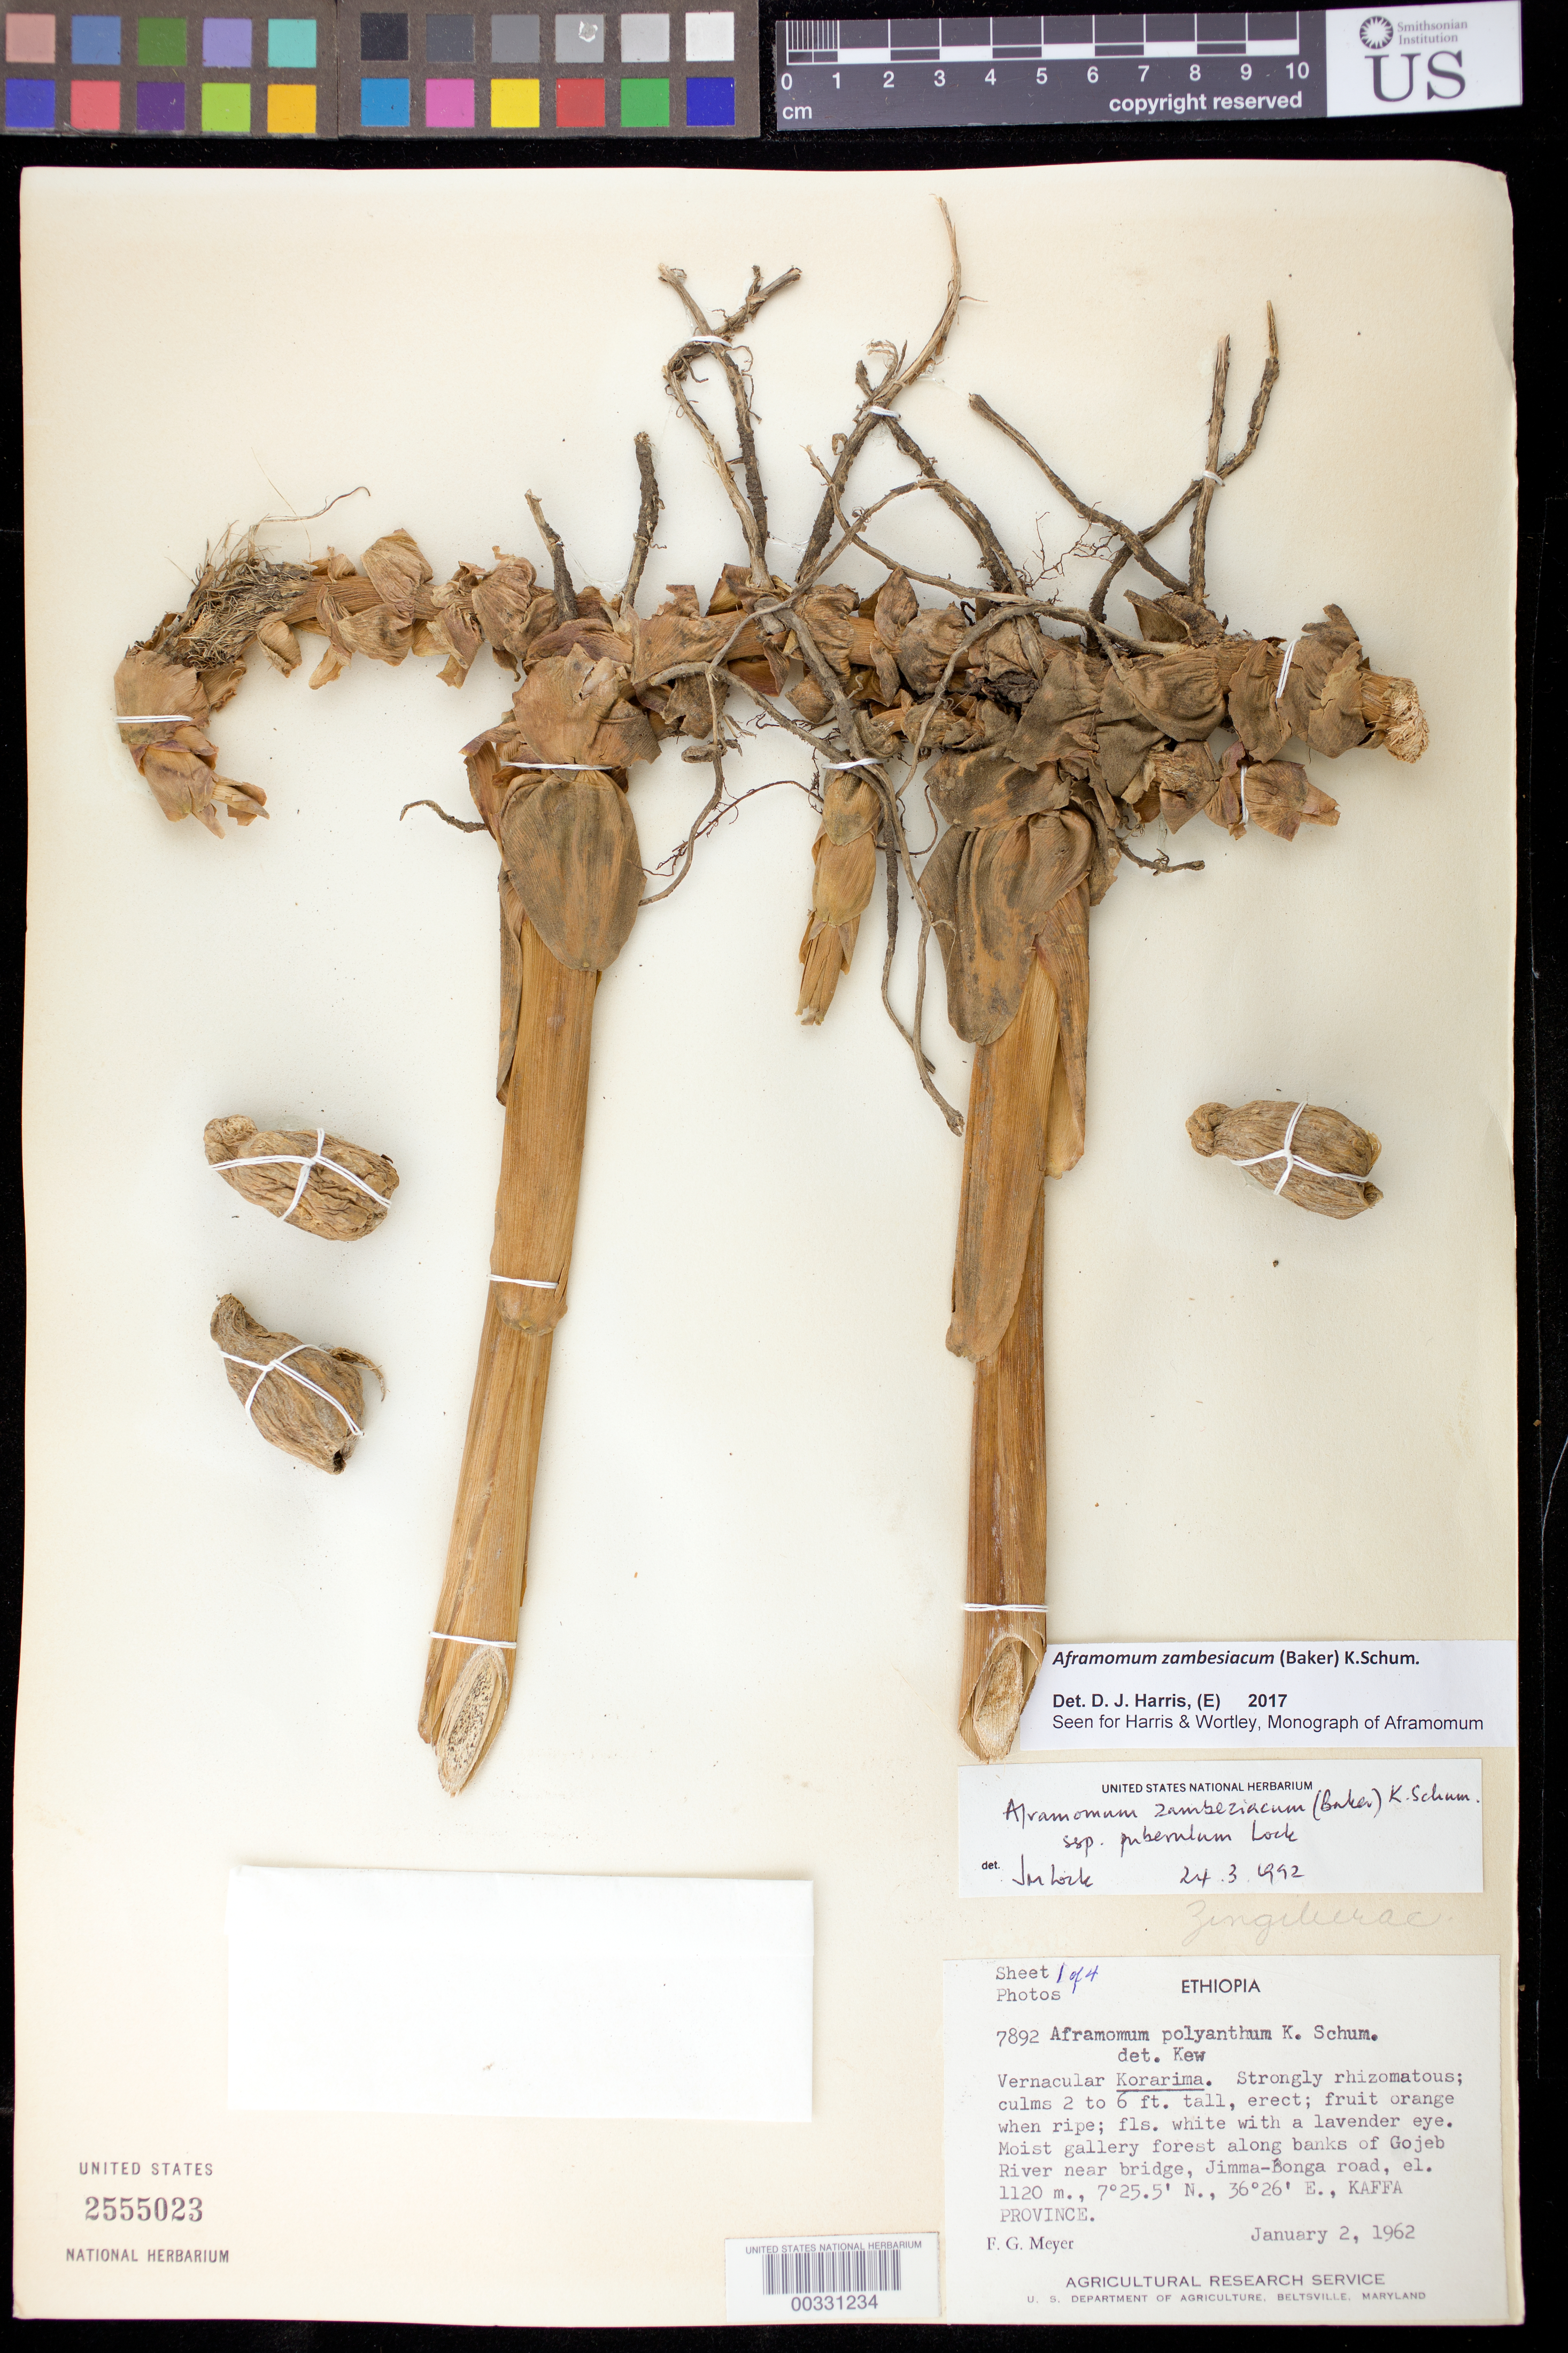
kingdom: Plantae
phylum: Tracheophyta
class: Liliopsida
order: Zingiberales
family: Zingiberaceae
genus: Aframomum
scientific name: Aframomum zambesiacum subsp. puberulum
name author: Lock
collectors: F. G. Meyer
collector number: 7892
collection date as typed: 02 Jan 1962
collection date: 1962-01-02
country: Ethiopia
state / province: South West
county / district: Keffa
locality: Kaffa prov, along banks of gojeb river near bridge, jimma-bonga road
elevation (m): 1120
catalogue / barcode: US 2555023